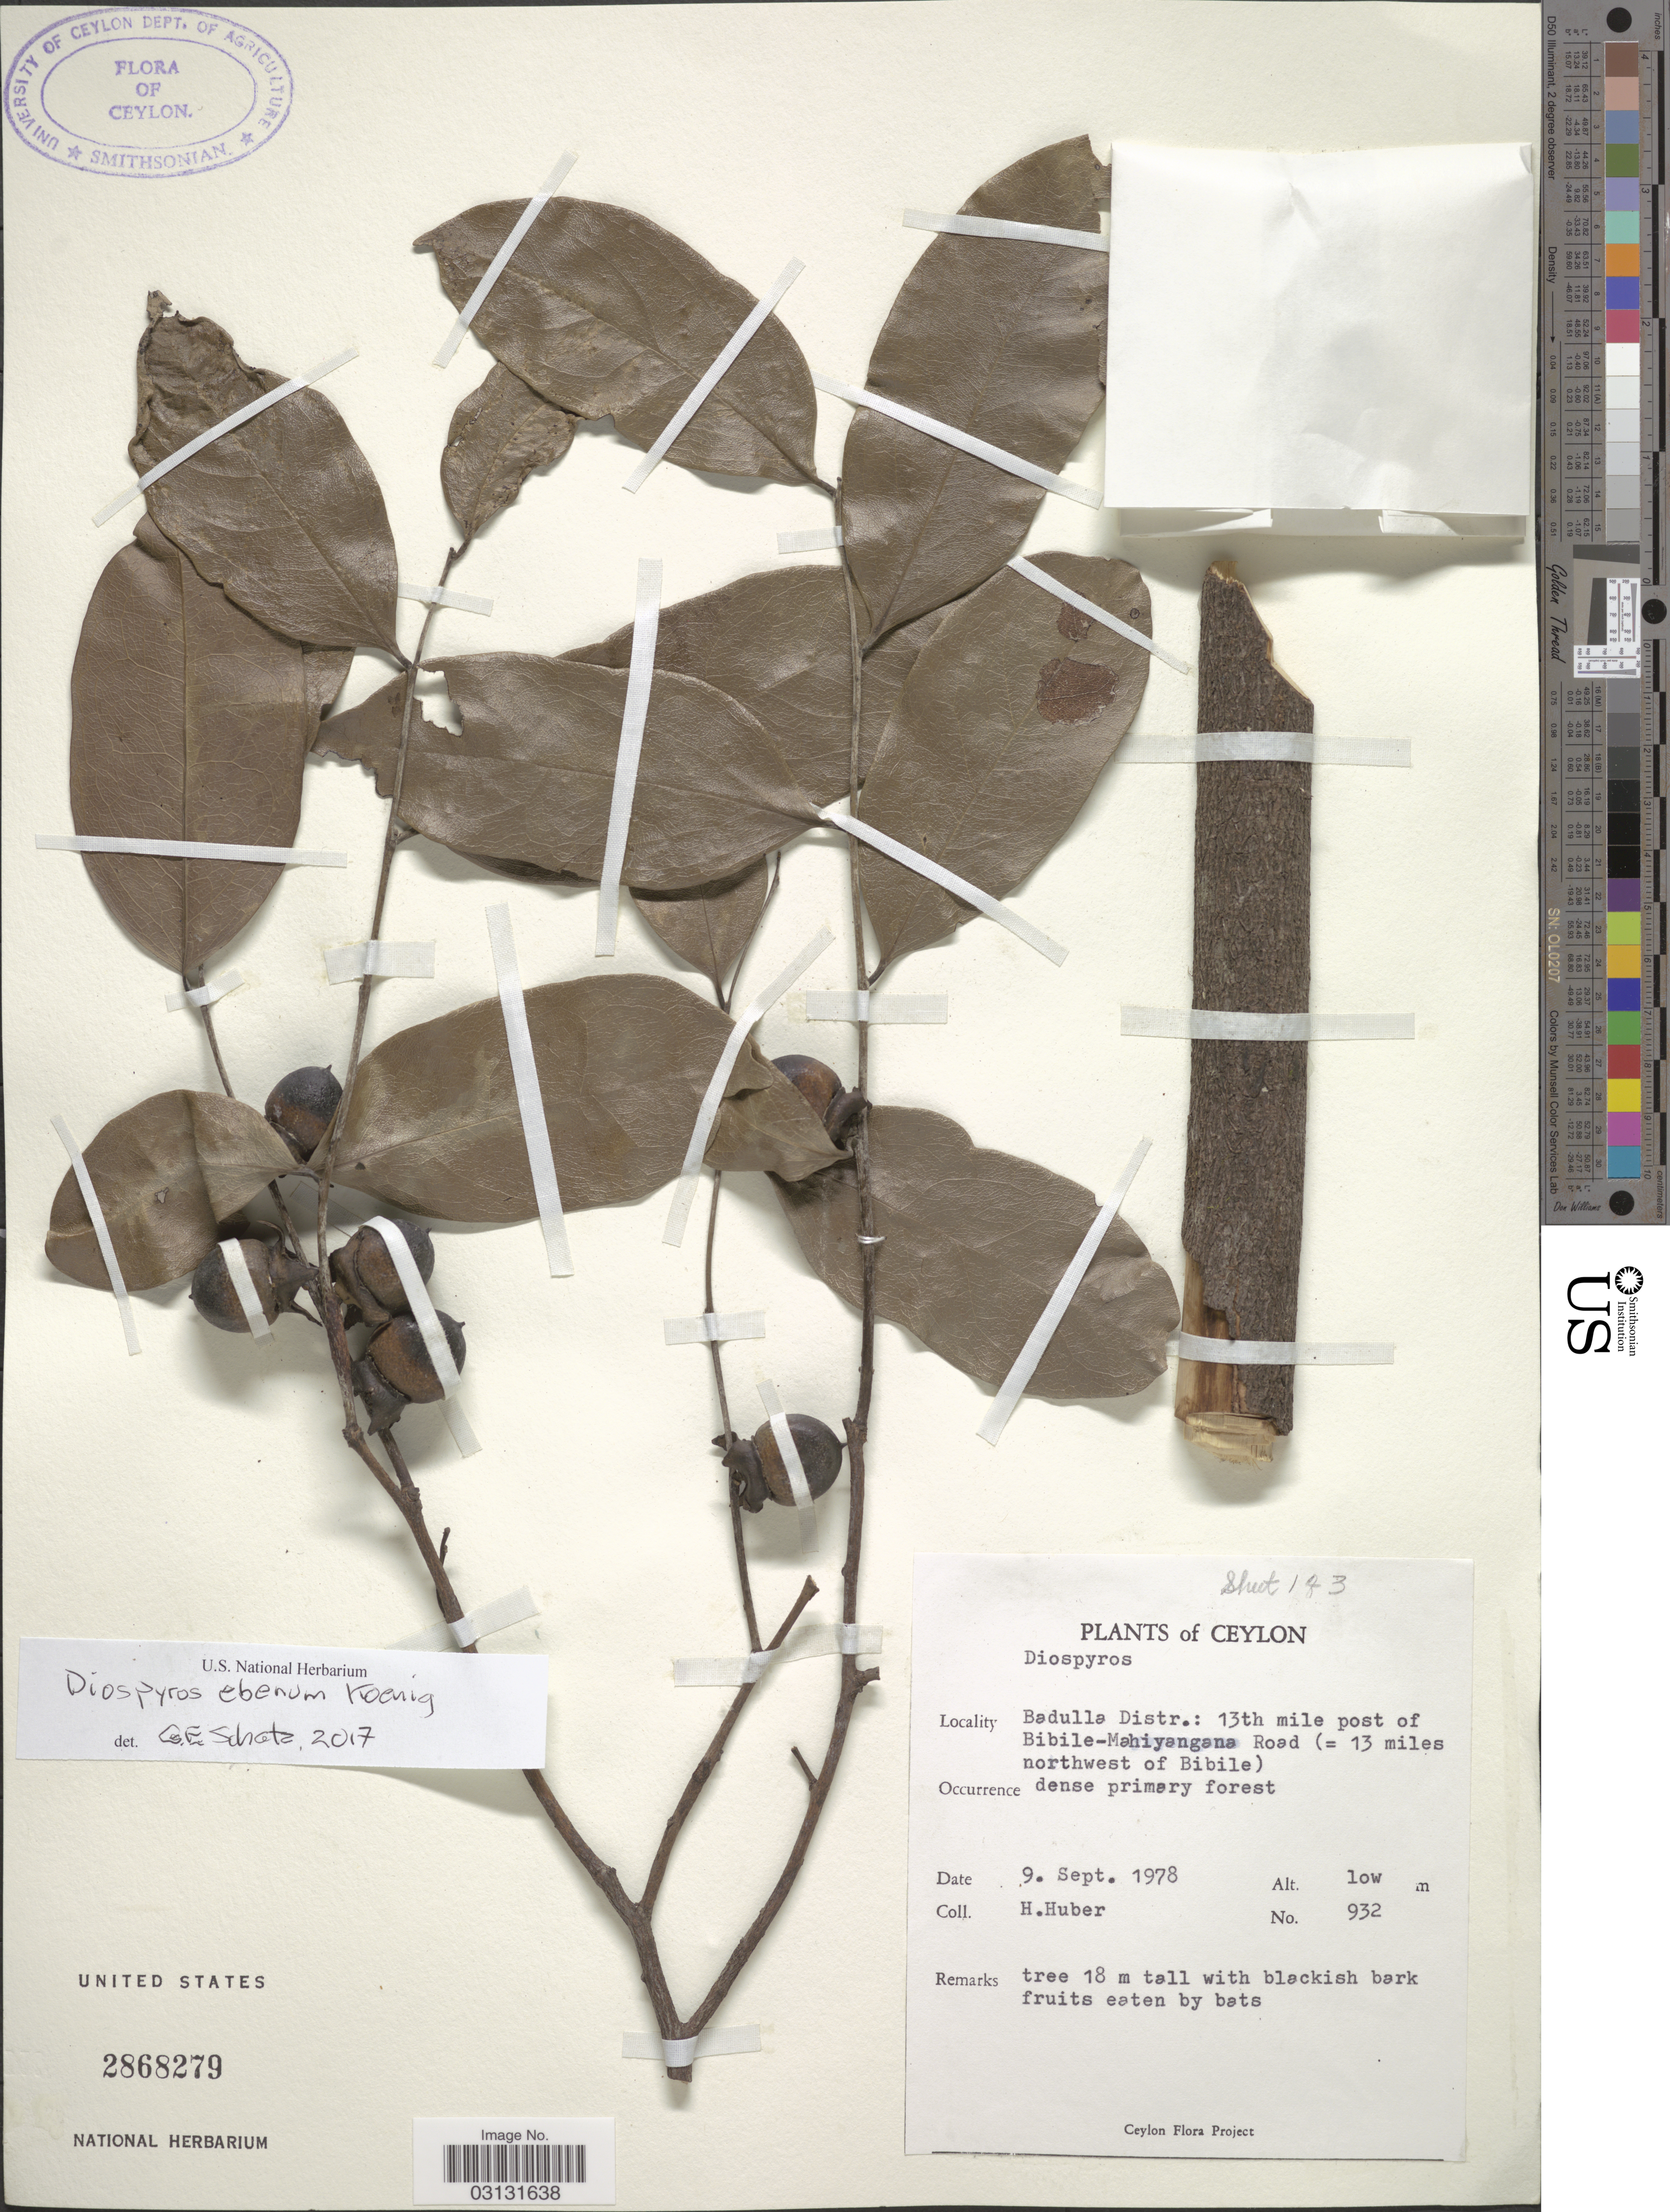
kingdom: Plantae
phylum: Tracheophyta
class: Magnoliopsida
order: Ericales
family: Ebenaceae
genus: Diospyros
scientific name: Diospyros ebenum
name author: J. Koenig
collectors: H. Huber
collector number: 932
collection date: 1978-09-09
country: Sri Lanka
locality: Ceylon. Badulla Distr.: 13th mile post of Bibile-Mahiyangana Road (=13 miles northwest of Bibile).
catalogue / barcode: US 2868279